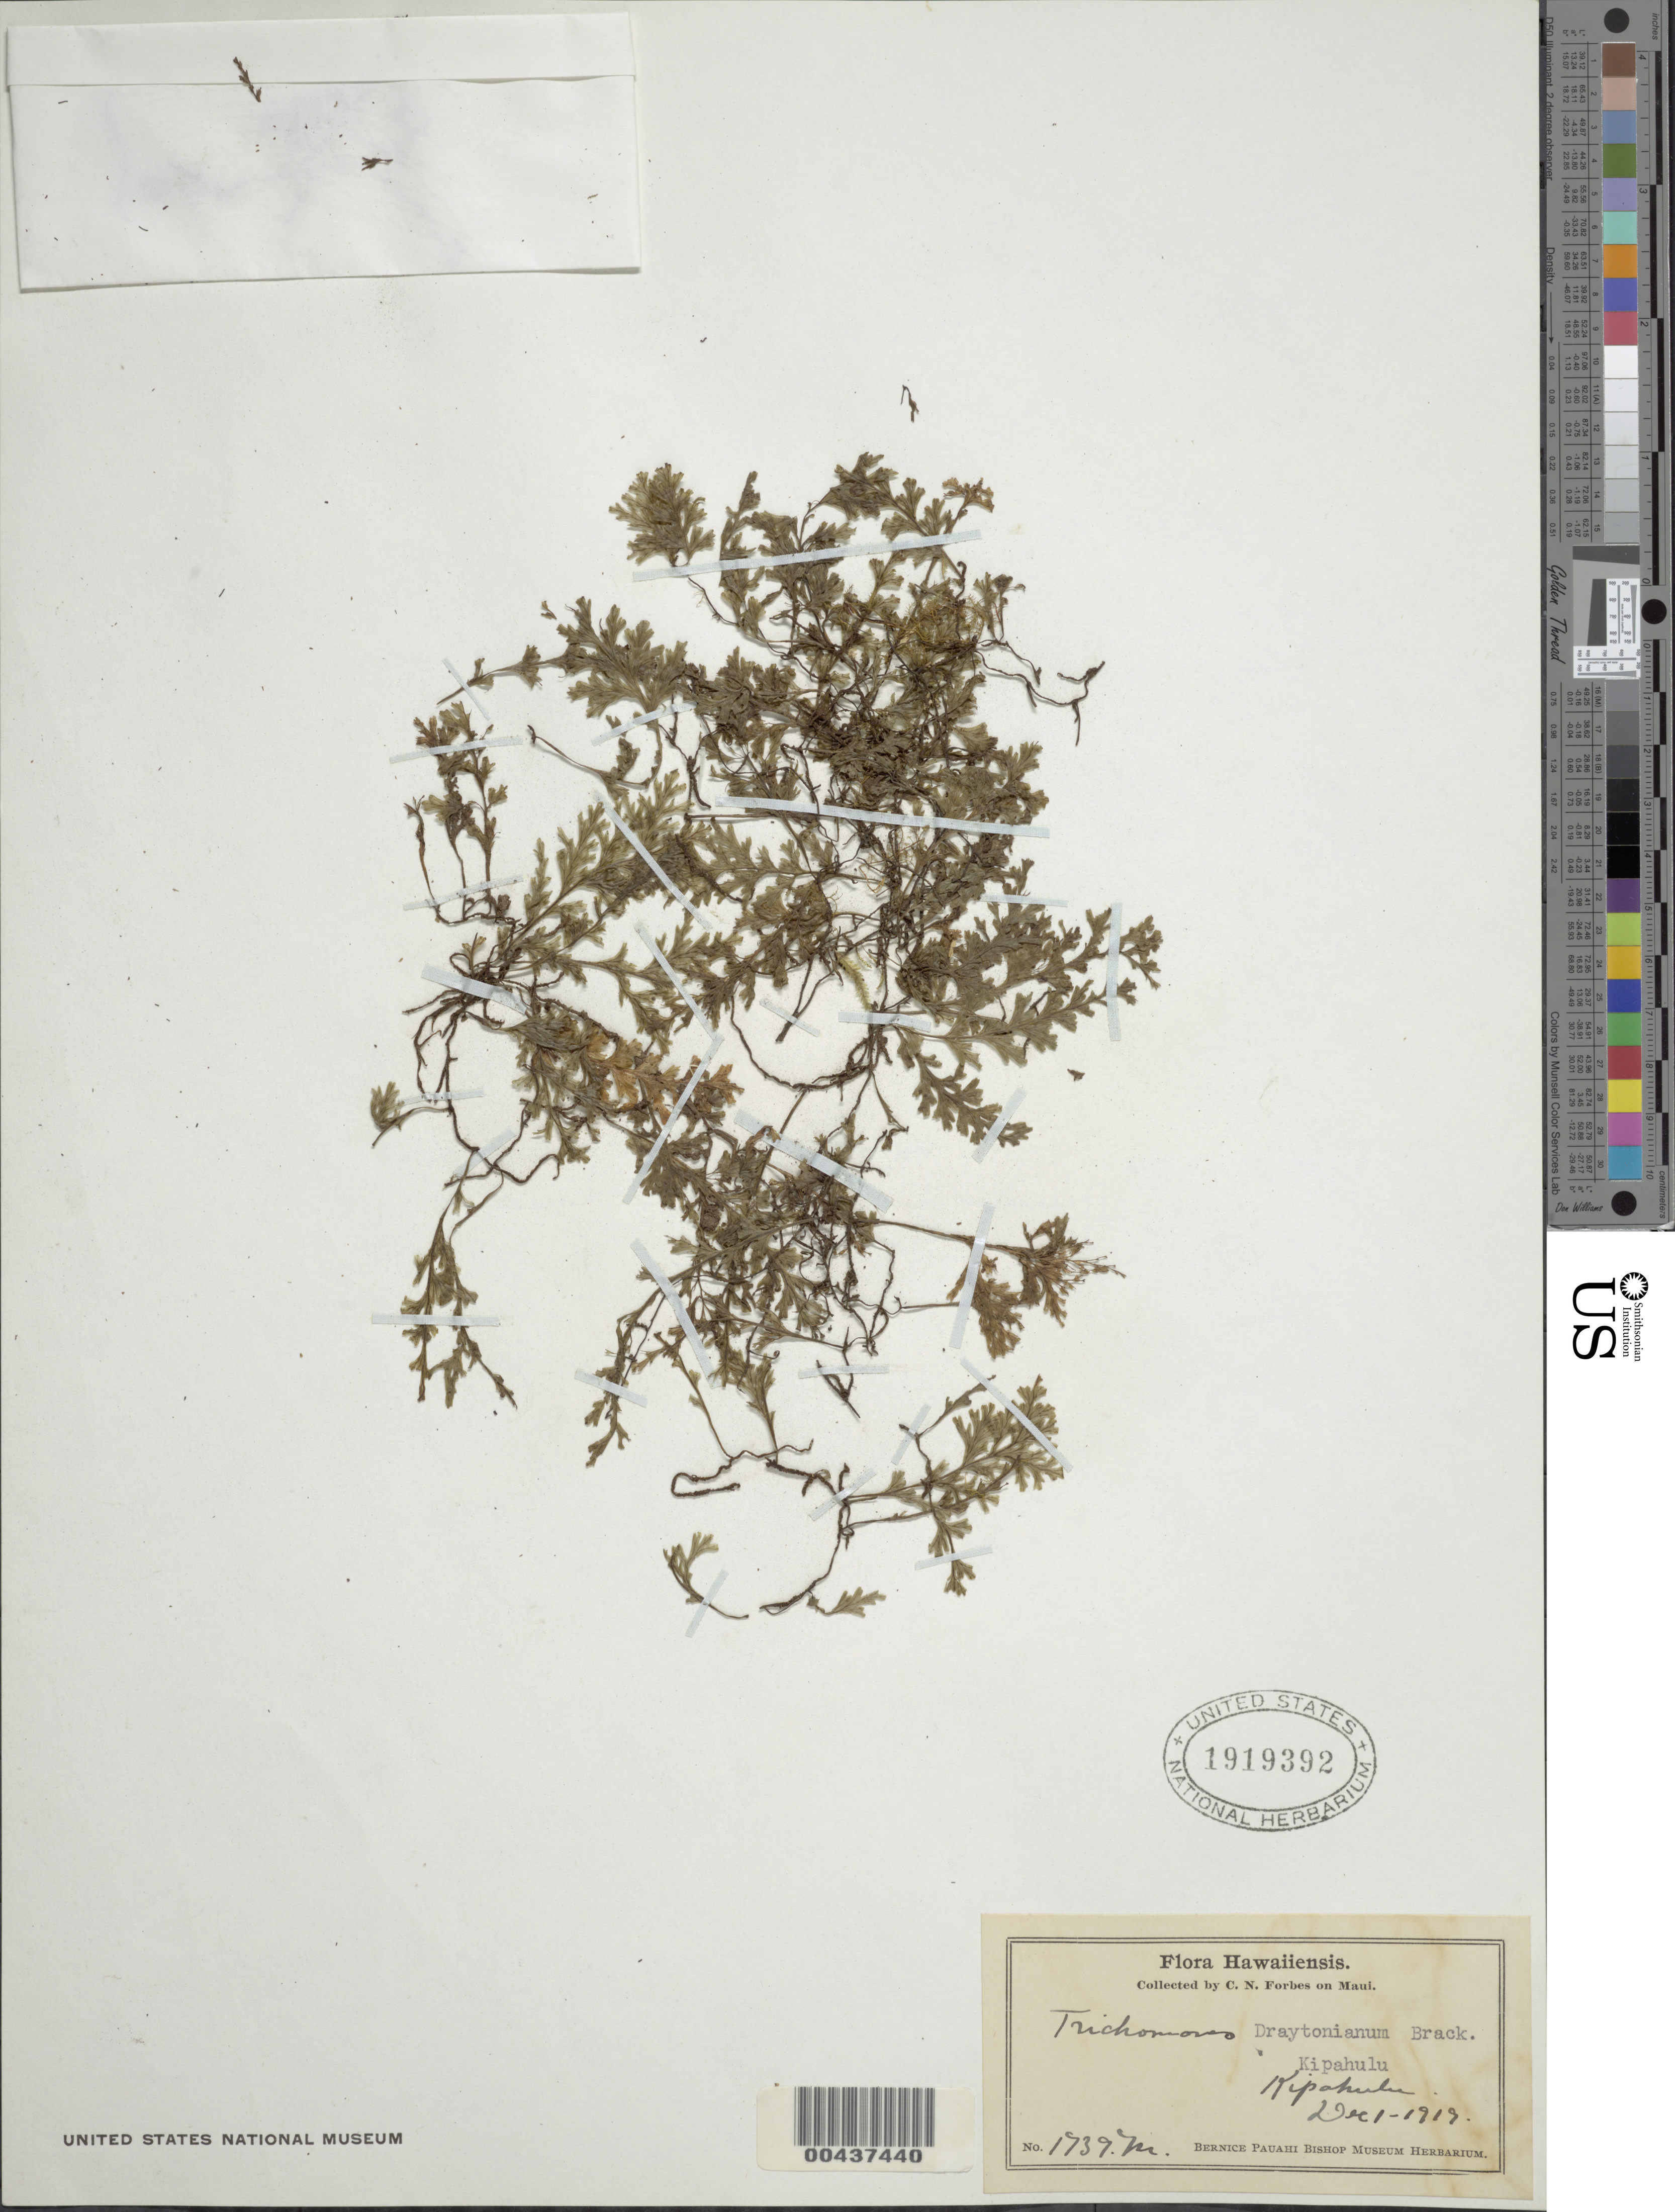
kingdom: Plantae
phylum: Tracheophyta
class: Polypodiopsida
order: Hymenophyllales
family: Hymenophyllaceae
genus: Crepidomanes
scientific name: Crepidomanes draytonianum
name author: (Brack.) Ebihara & K. Iwats.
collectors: C. N. Forbes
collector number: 1739.M.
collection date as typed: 1 Dec 1919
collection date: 1919-12-01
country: United States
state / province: Hawaii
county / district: Maui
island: Maui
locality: Kipahulu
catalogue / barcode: US 1919392